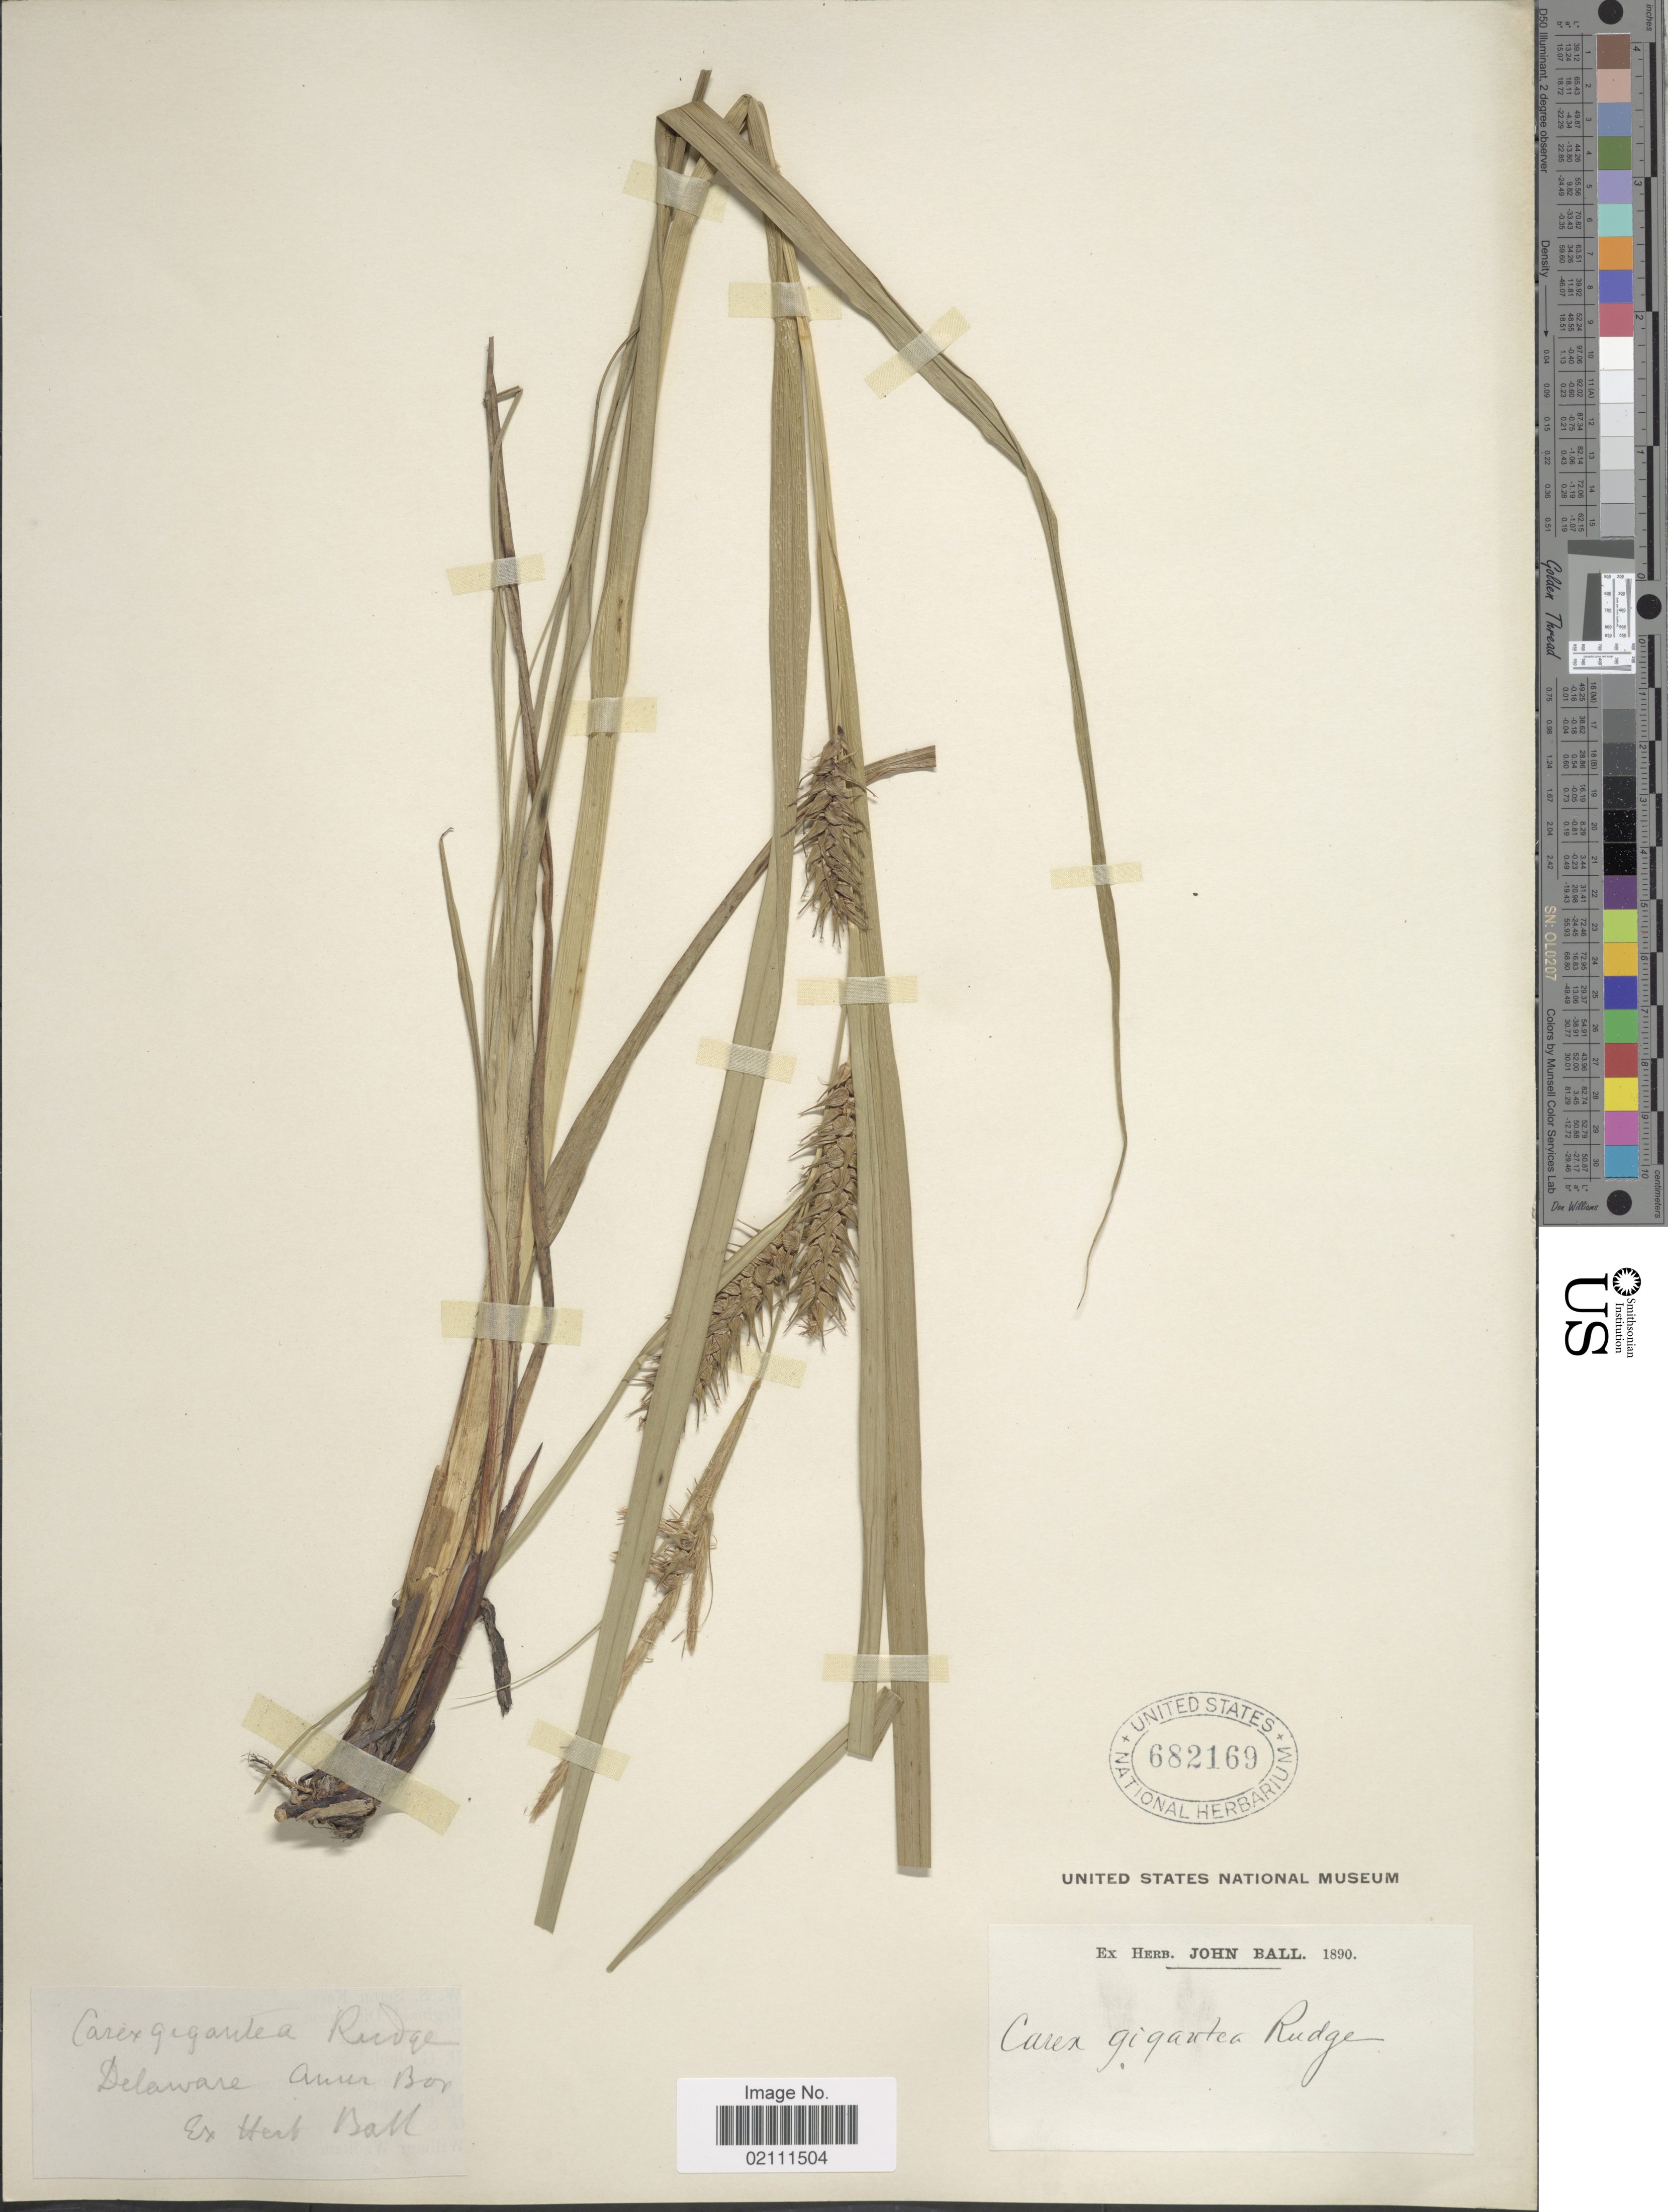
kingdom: Plantae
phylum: Tracheophyta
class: Liliopsida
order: Poales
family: Cyperaceae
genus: Carex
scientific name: Carex gigantea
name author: Rudge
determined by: Strong, Mark T., (BOT), Smithsonian Institution - National Museum of Natural History (UNITED STATES)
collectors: ex herb. John Ball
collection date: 1890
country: United States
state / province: Delaware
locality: Amer Bor.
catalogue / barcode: US 682169